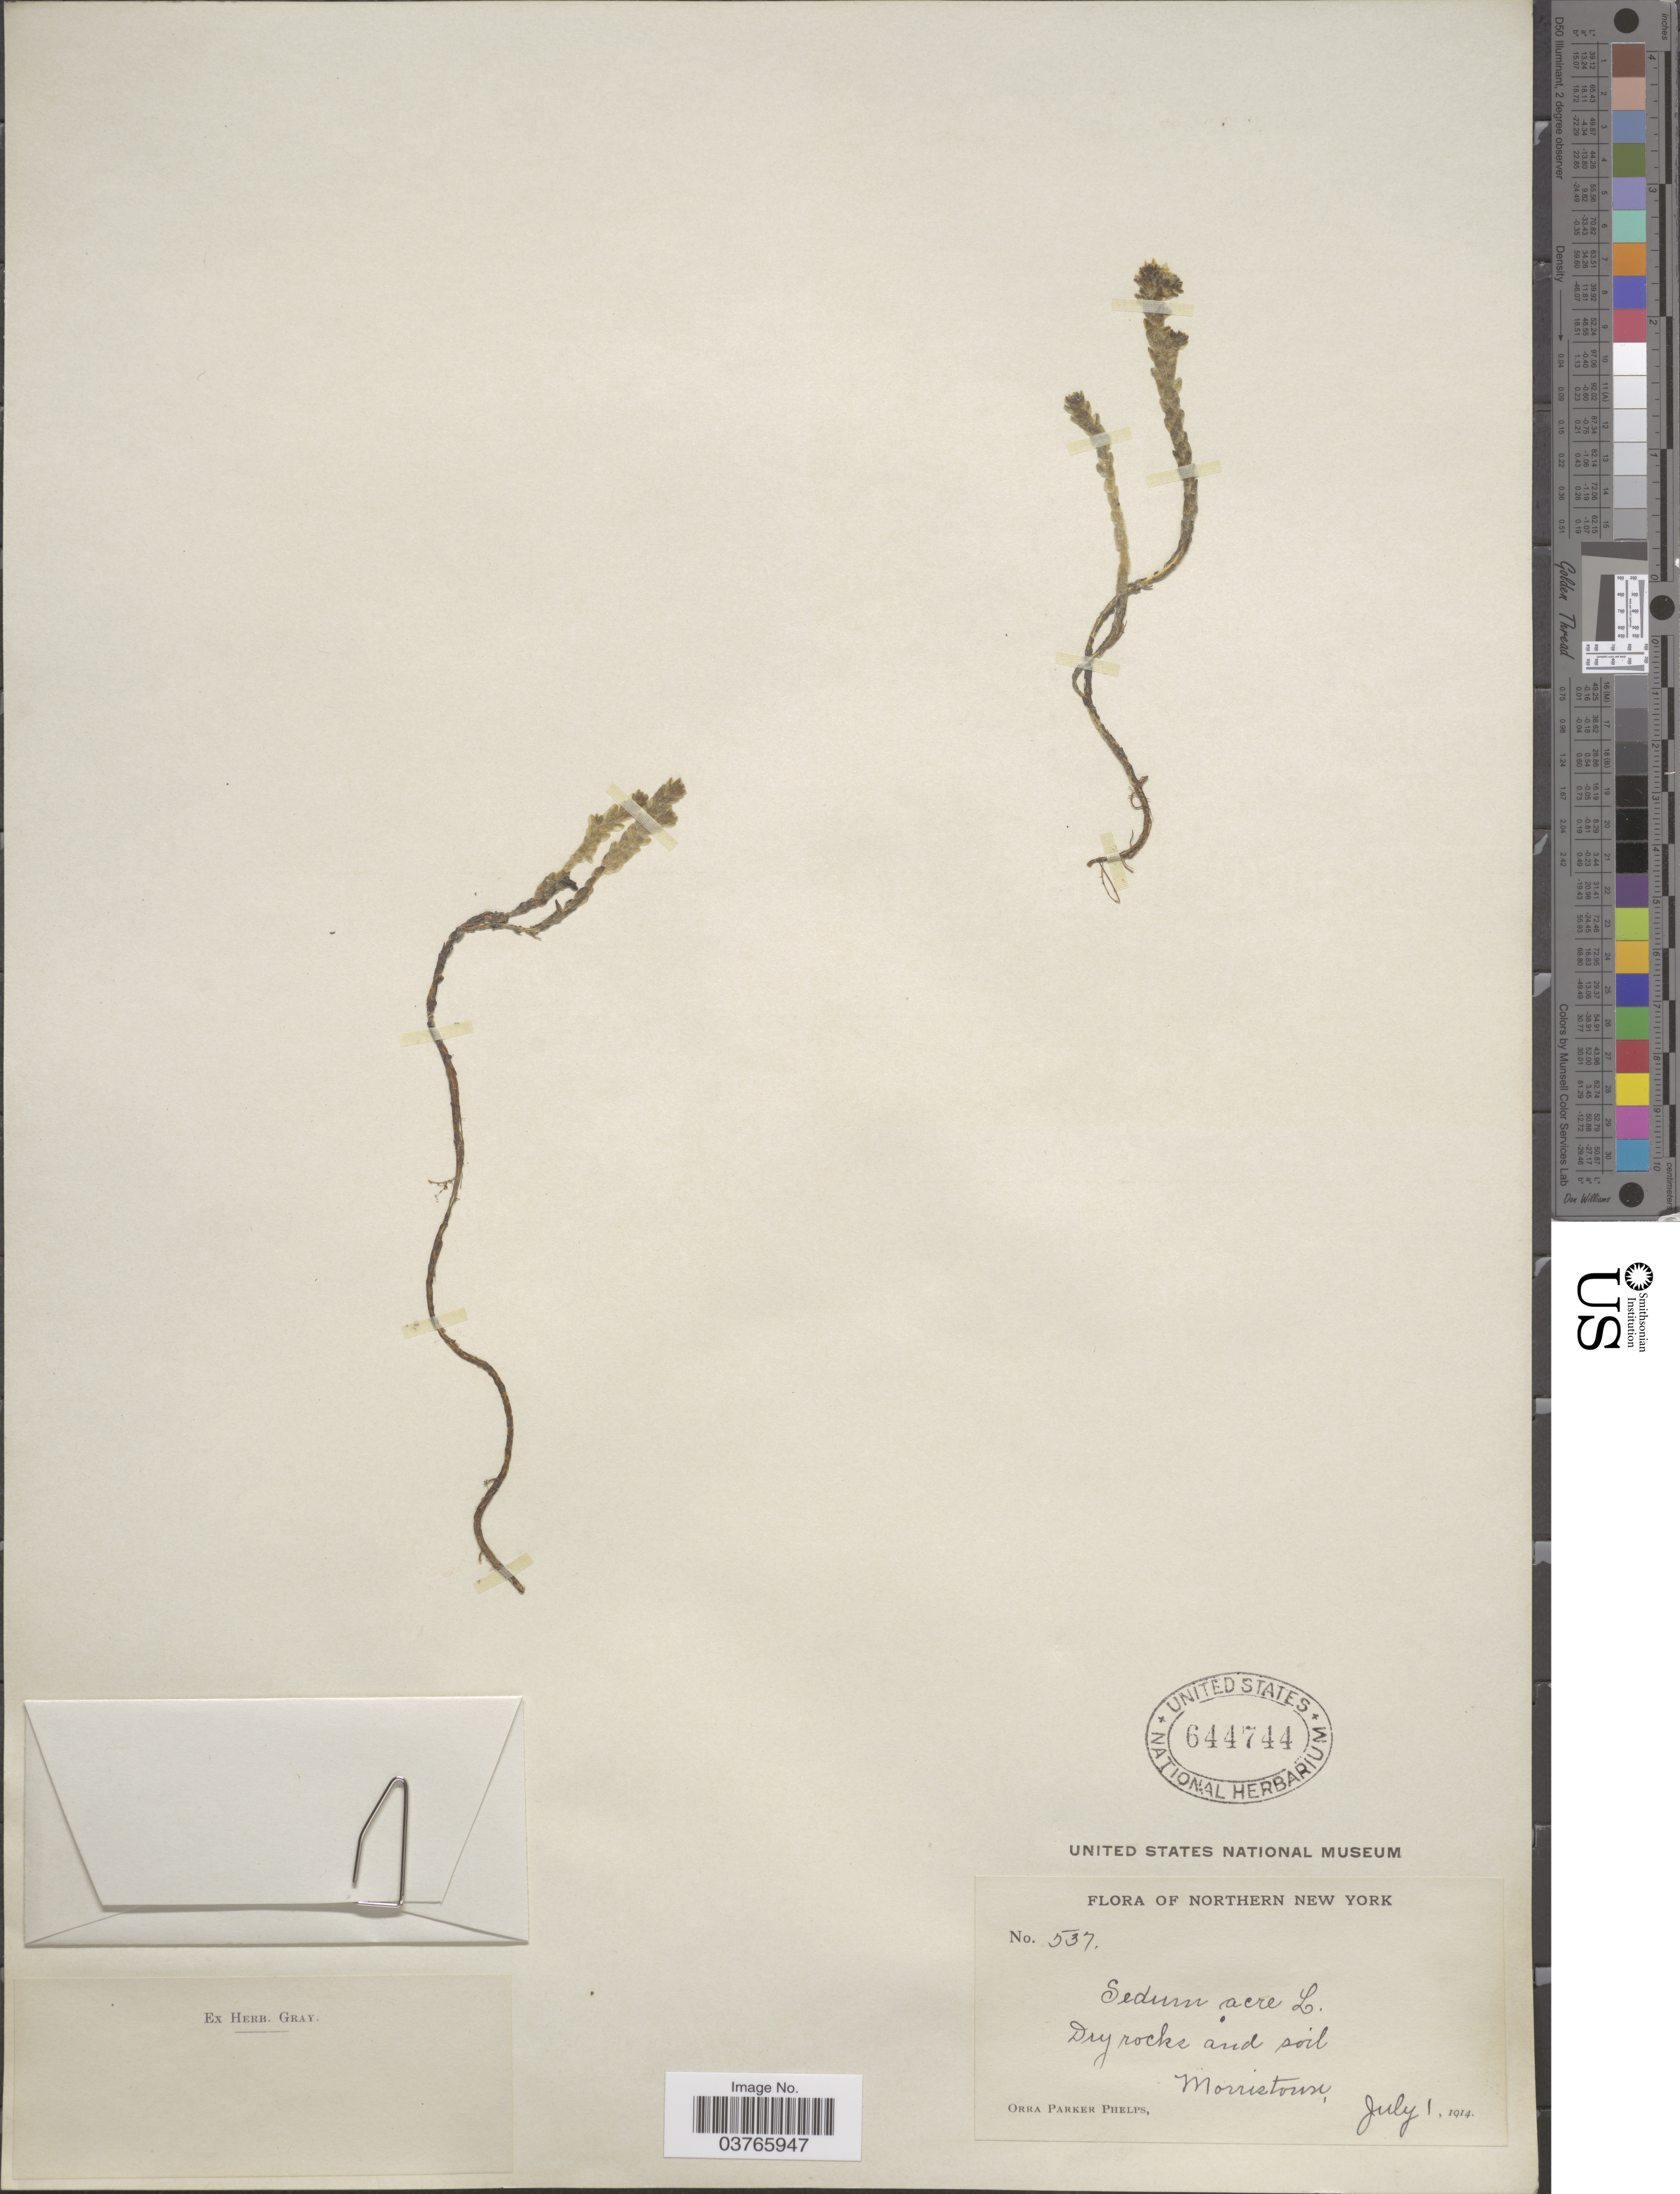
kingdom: Plantae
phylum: Tracheophyta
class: Magnoliopsida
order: Saxifragales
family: Crassulaceae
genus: Sedum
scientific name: Sedum acre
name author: L.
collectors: O. P. Phelps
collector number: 537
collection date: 1914-07-01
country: United States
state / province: New York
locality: Northern New York. Morristown.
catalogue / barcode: US 644744